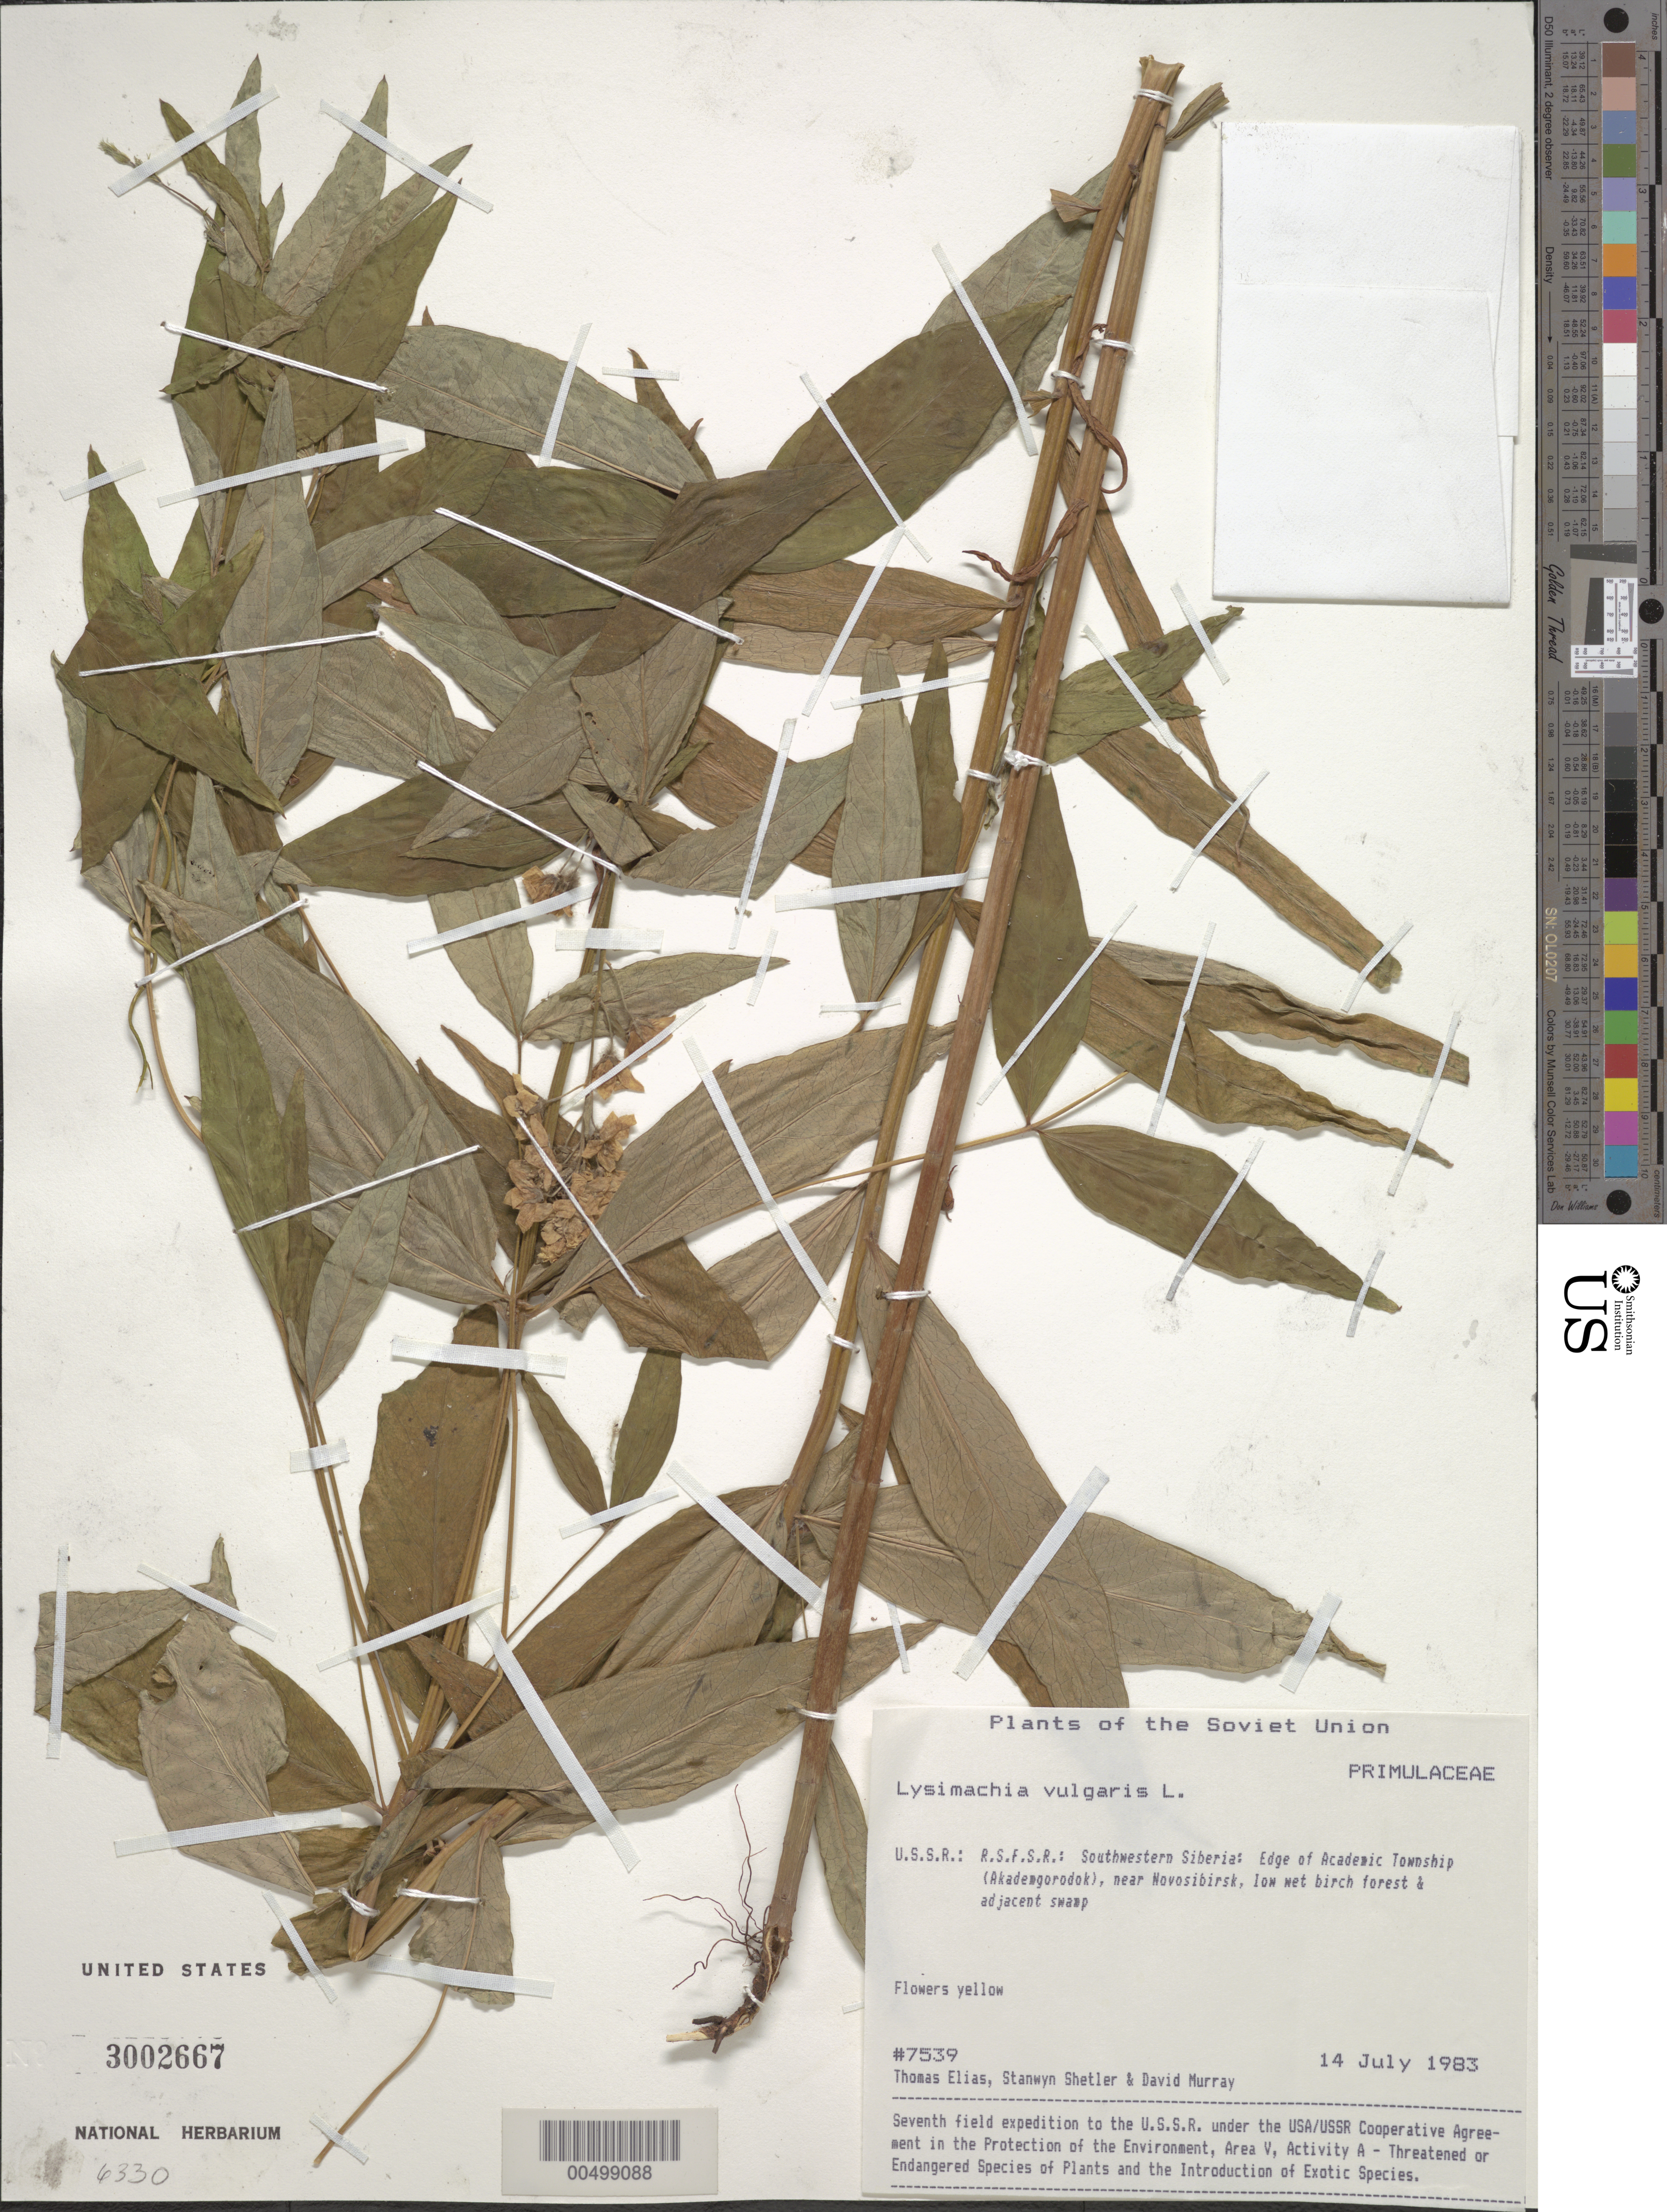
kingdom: Plantae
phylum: Tracheophyta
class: Magnoliopsida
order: Ericales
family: Primulaceae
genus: Lysimachia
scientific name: Lysimachia vulgaris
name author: L.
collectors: T. Elias, S. Shetler & D. F. Murray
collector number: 7539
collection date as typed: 14 Jul 1983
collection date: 1983-07-14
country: Russian Federation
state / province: Novosibirsk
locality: edge of Academic Township (Akademgorodok), near Novosibirsk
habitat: low wet birch forest and adjacent swamp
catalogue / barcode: US 3002667